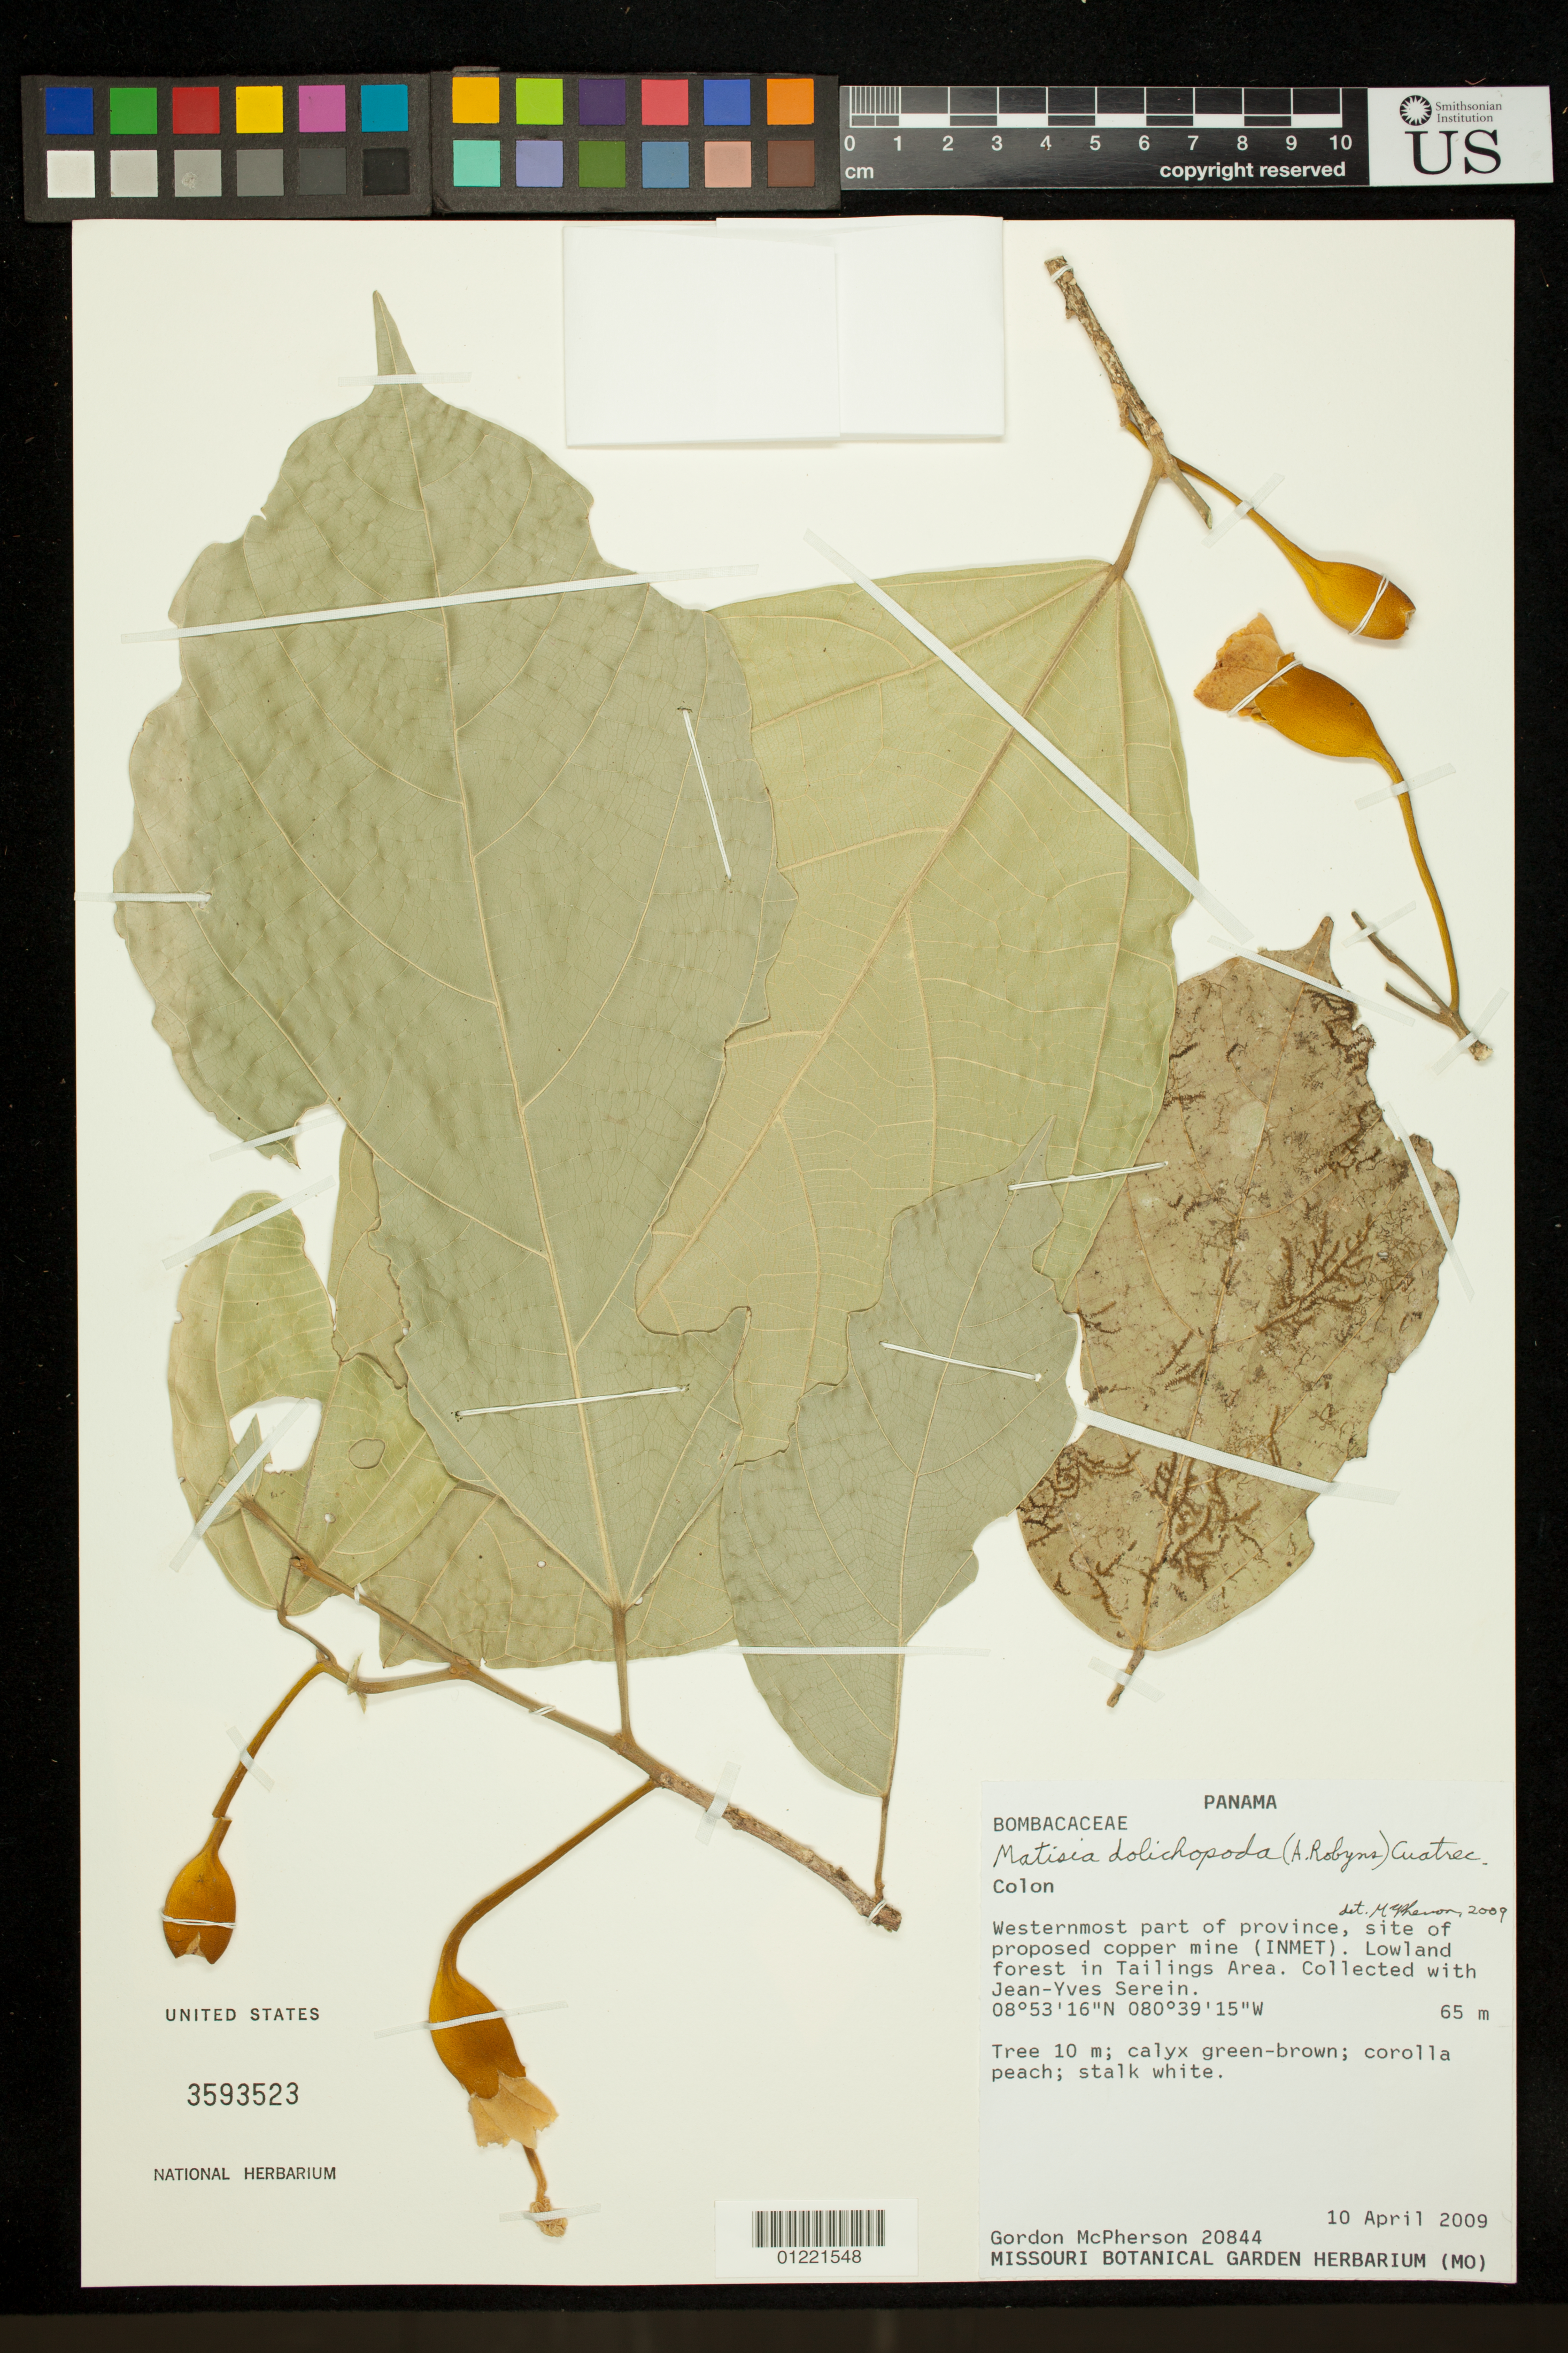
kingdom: Plantae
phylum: Tracheophyta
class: Magnoliopsida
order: Malvales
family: Malvaceae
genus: Matisia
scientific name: Matisia dolichopoda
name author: (A. Robyns) Cuatrec.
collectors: G. D. McPherson & J. Serein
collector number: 20844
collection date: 2009-04-10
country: Panama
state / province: Colón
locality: Westernmost part of province, site of proposed copper mine (INMET). Lowland forest in Tailings Area.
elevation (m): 65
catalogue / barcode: US 3593523